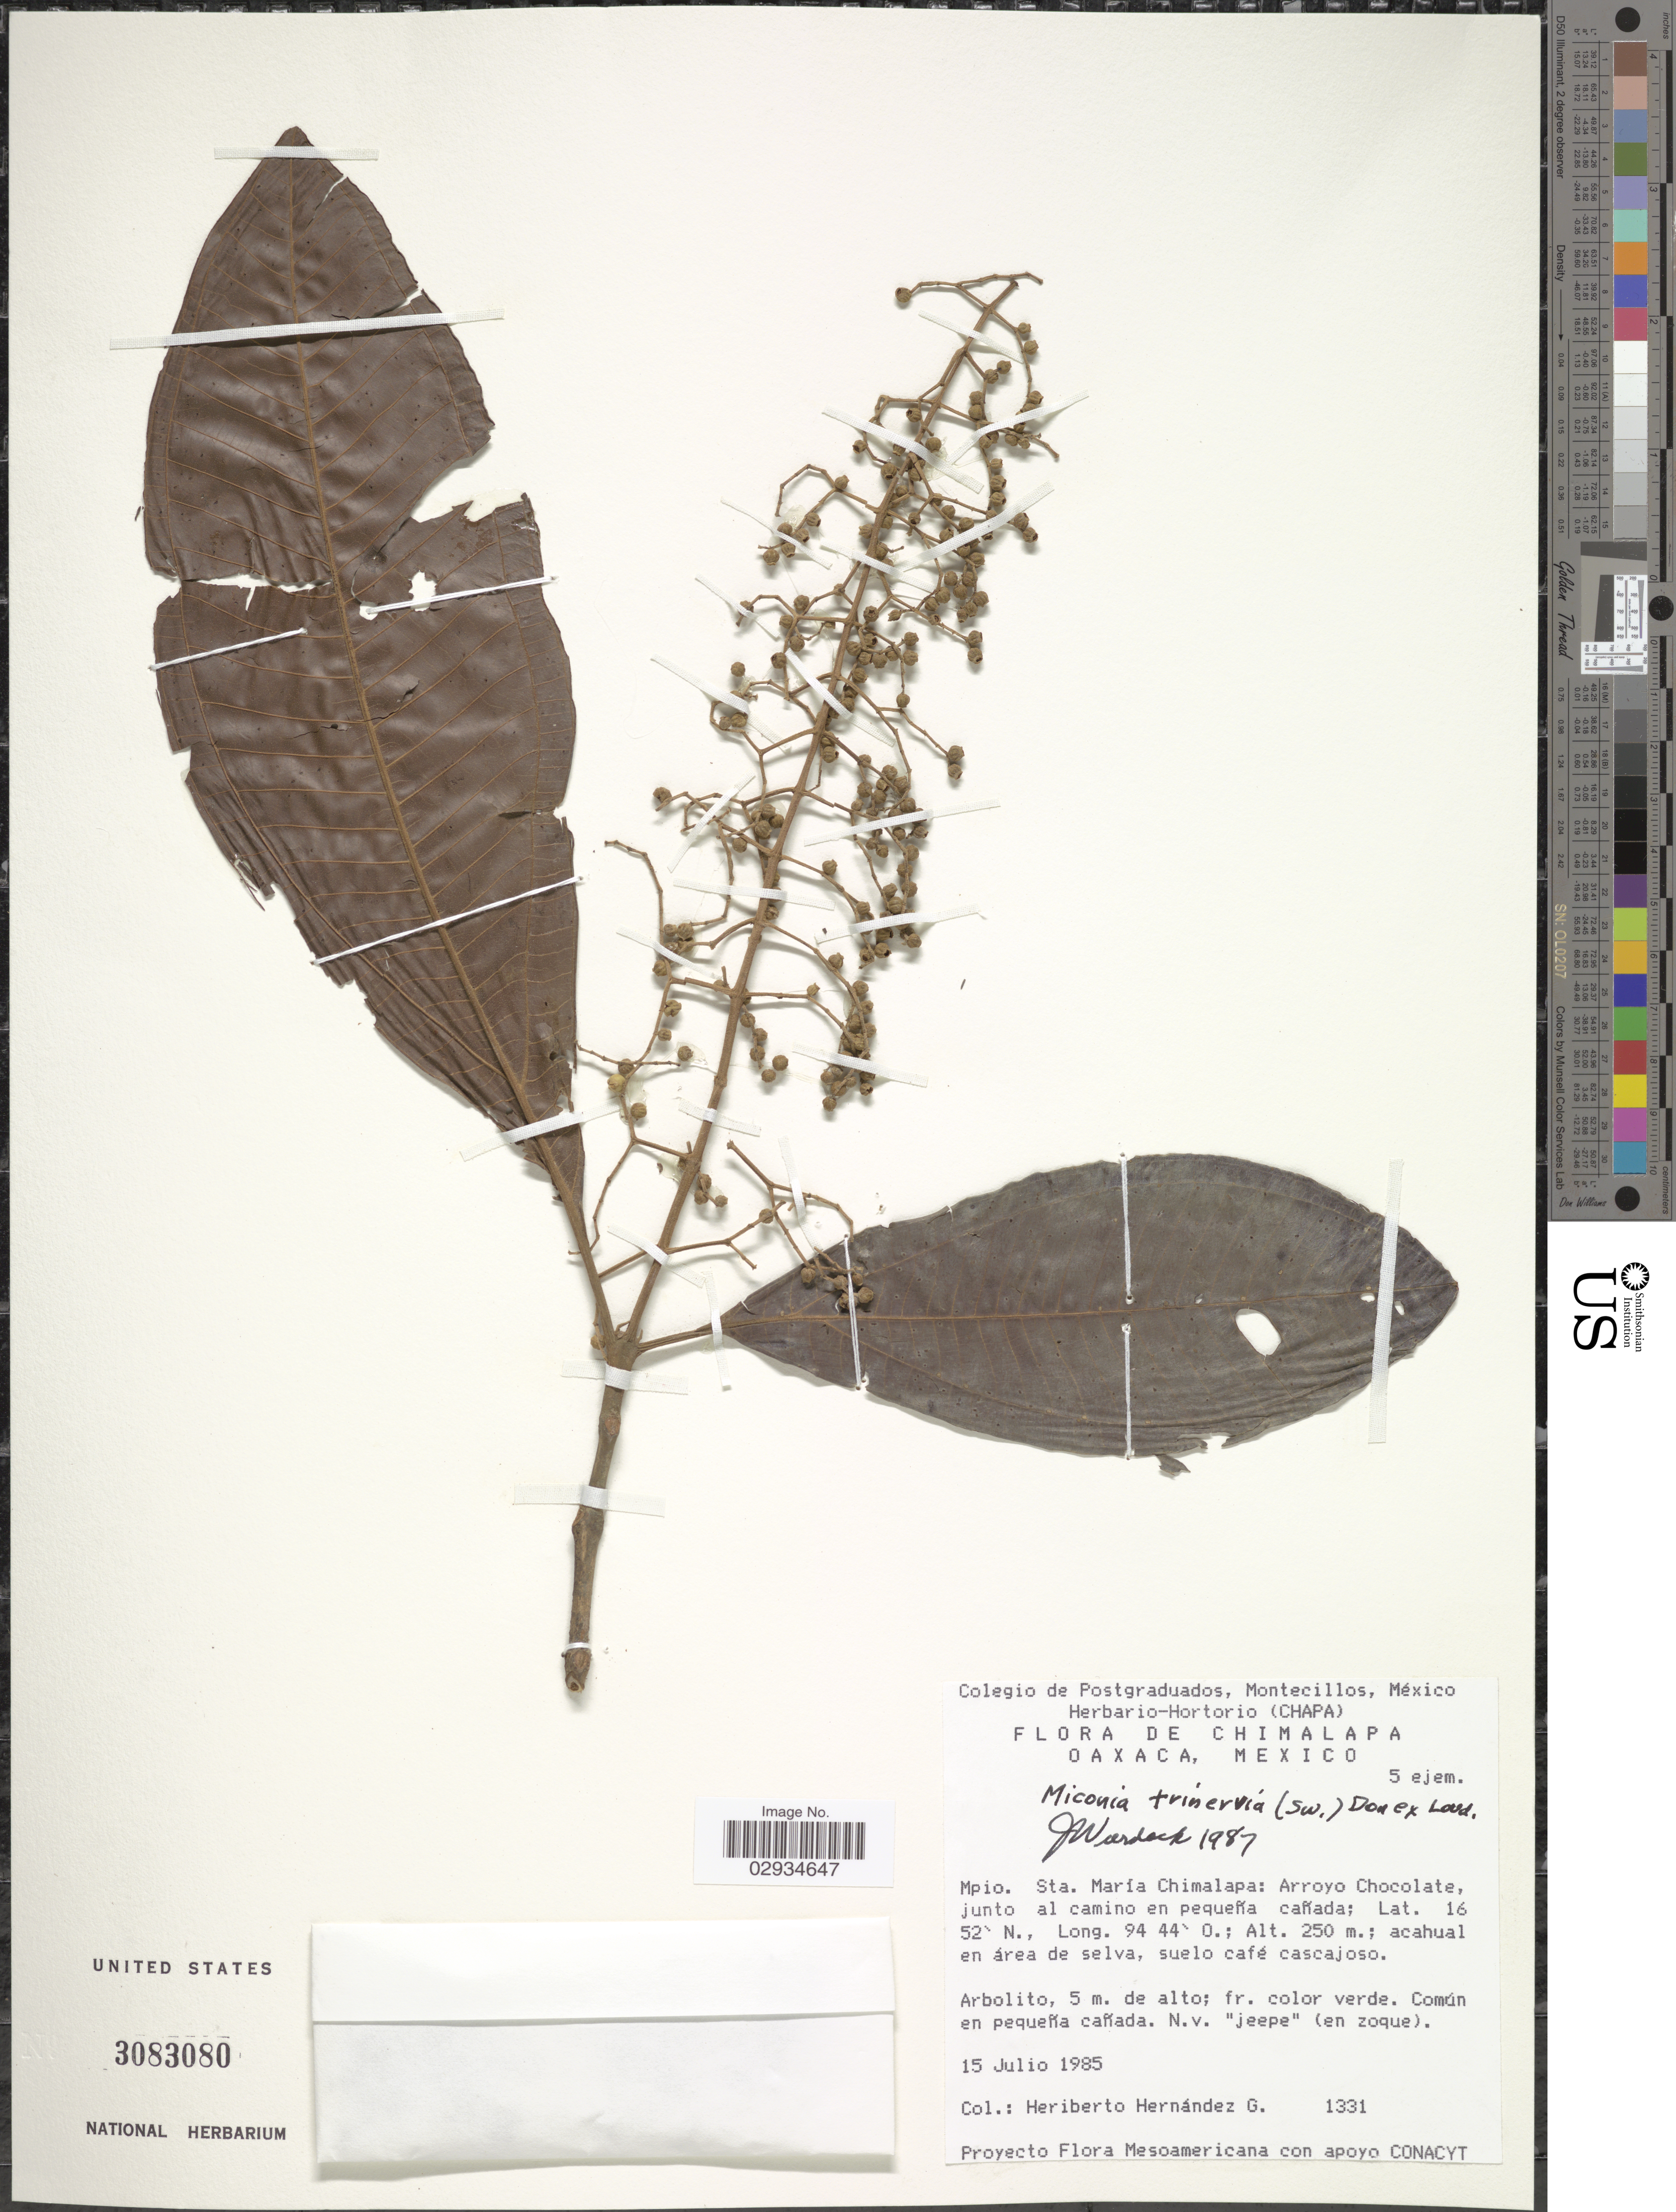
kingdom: Plantae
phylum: Tracheophyta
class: Magnoliopsida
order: Myrtales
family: Melastomataceae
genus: Miconia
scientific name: Miconia trinervia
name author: (Sw.) D. Don ex Loudon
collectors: H. Hernandez G.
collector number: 1331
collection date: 1985-07-15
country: Mexico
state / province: Oaxaca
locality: Chimalapa. Mpio. Sta. María Chimalapa: Arroyo Chocolate, junto al camino en pequeña.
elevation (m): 250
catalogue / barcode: US 3083080